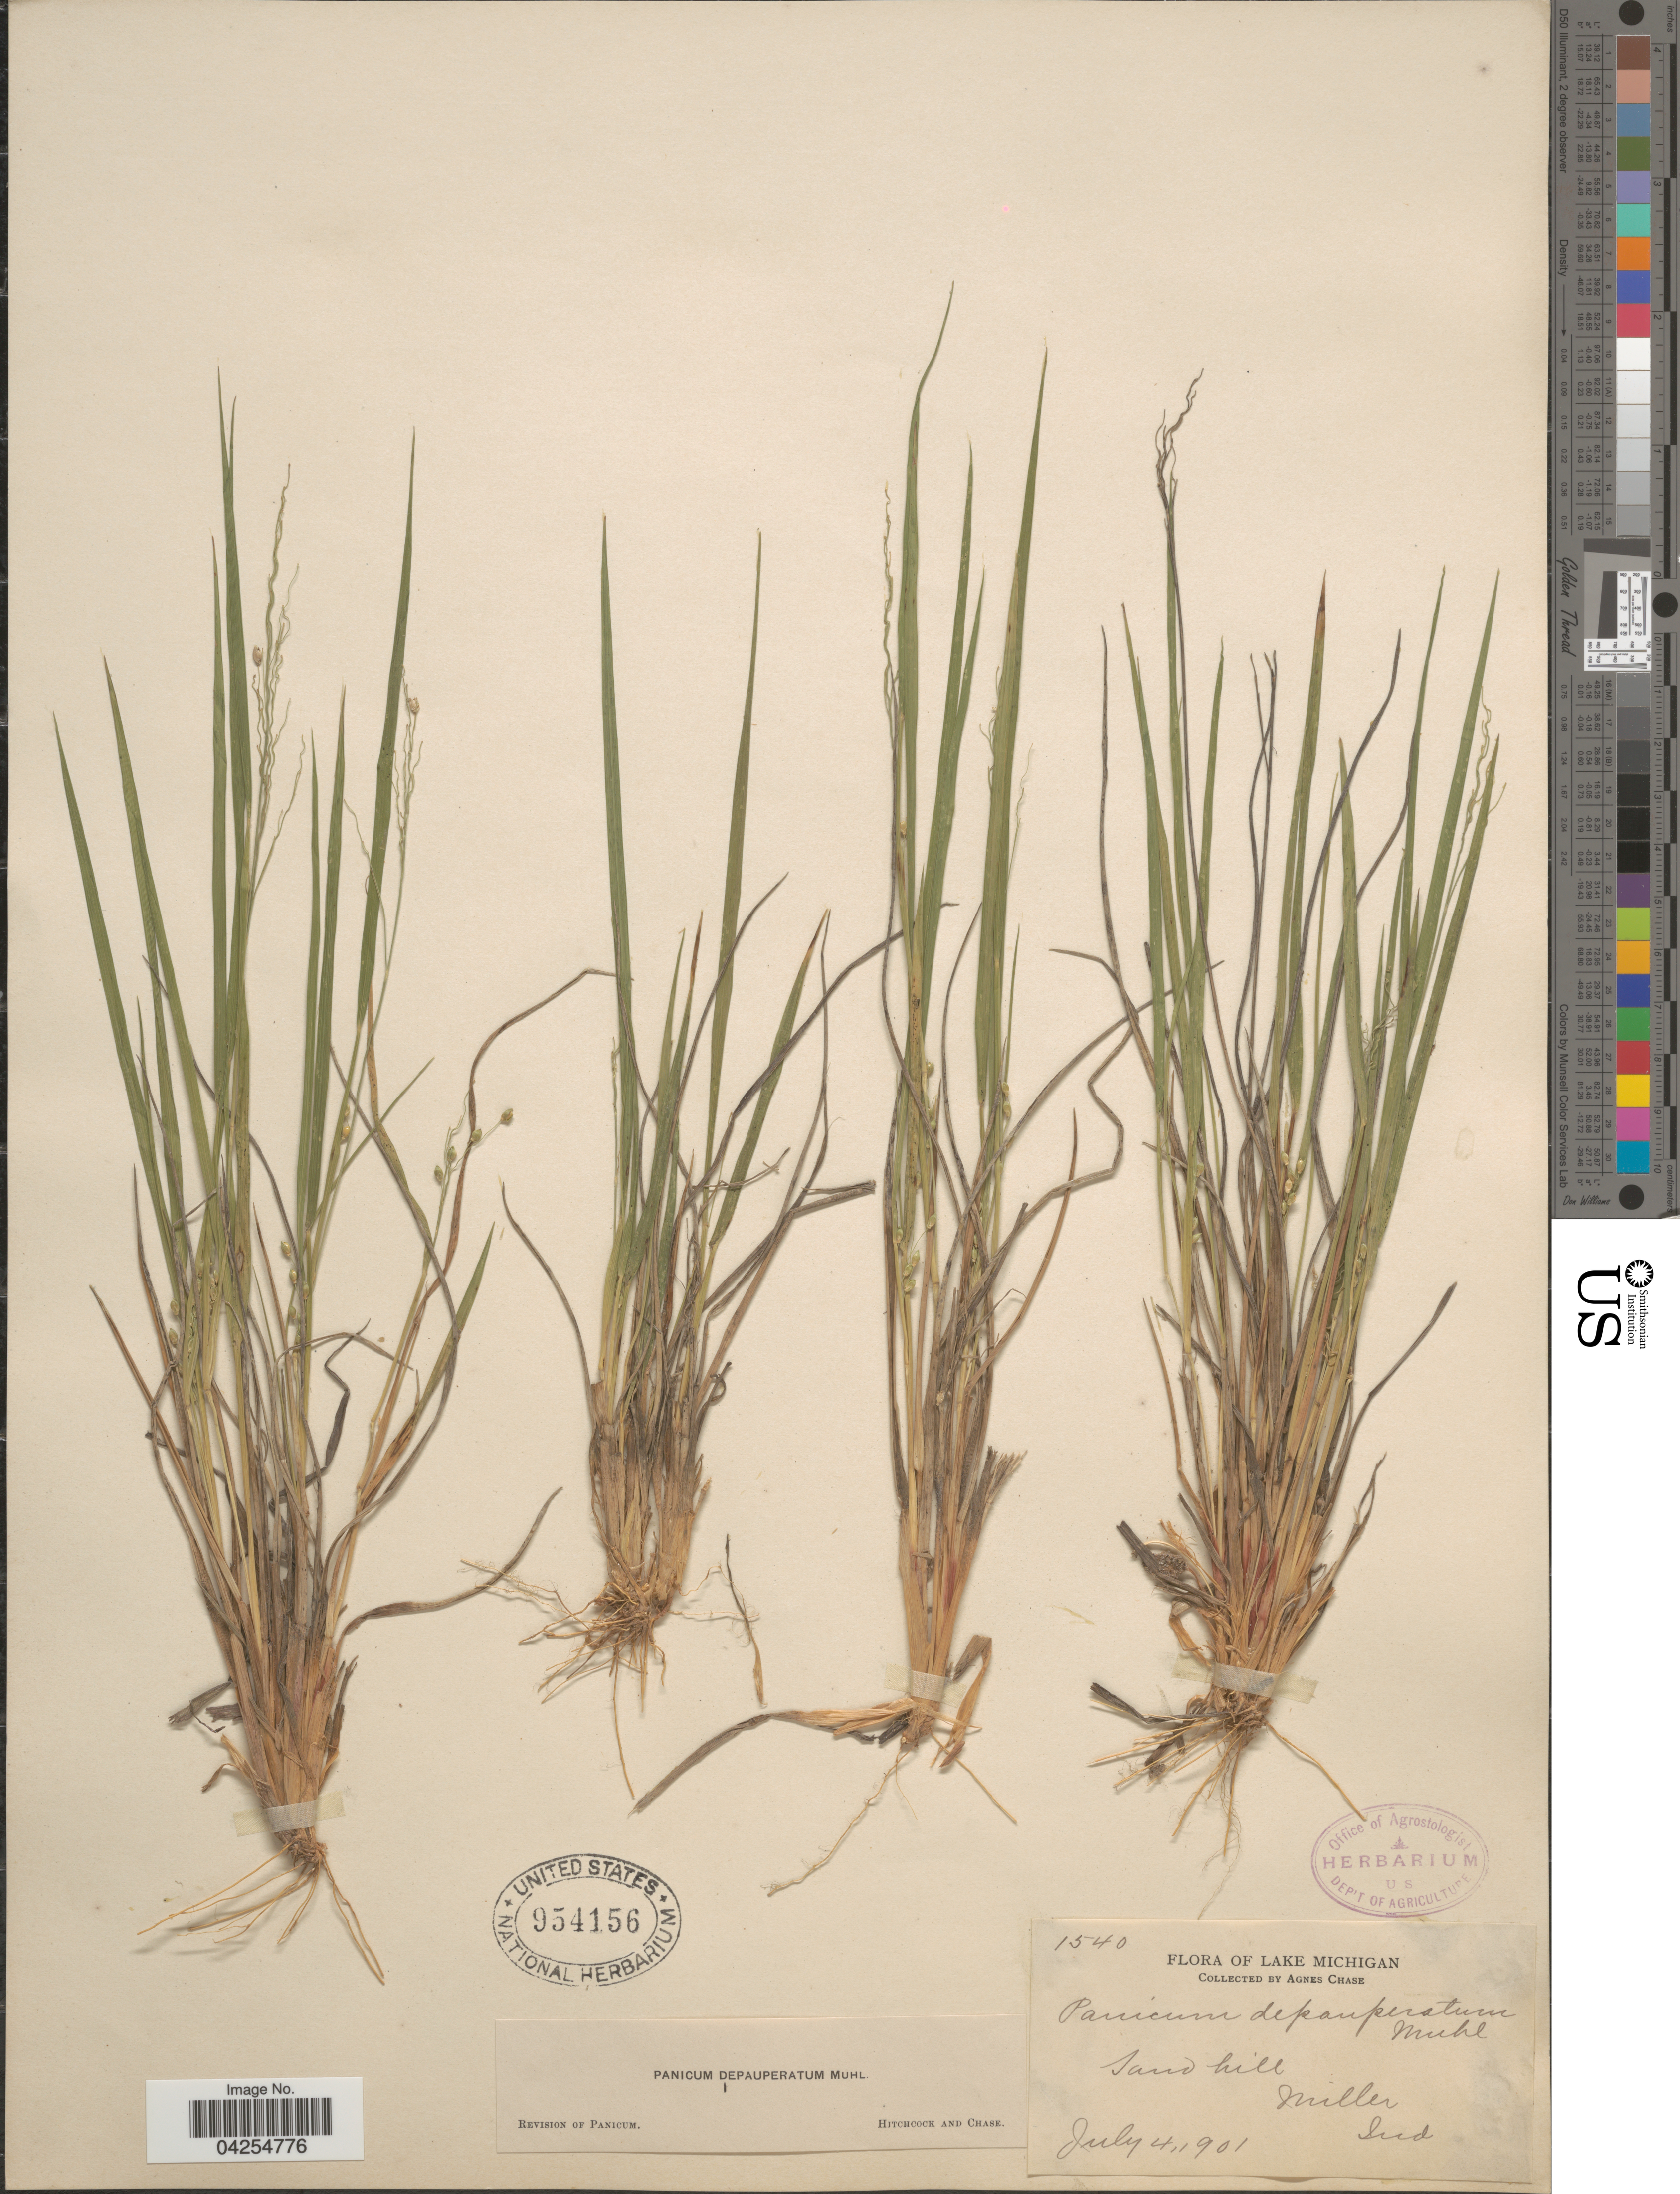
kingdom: Plantae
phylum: Tracheophyta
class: Liliopsida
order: Poales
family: Poaceae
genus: Dichanthelium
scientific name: Dichanthelium depauperatum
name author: (Muhl.) Gould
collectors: A. Chase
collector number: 1540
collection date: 1901-07-04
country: United States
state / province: Indiana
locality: Lake Michigan. Miller.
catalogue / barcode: US 954156